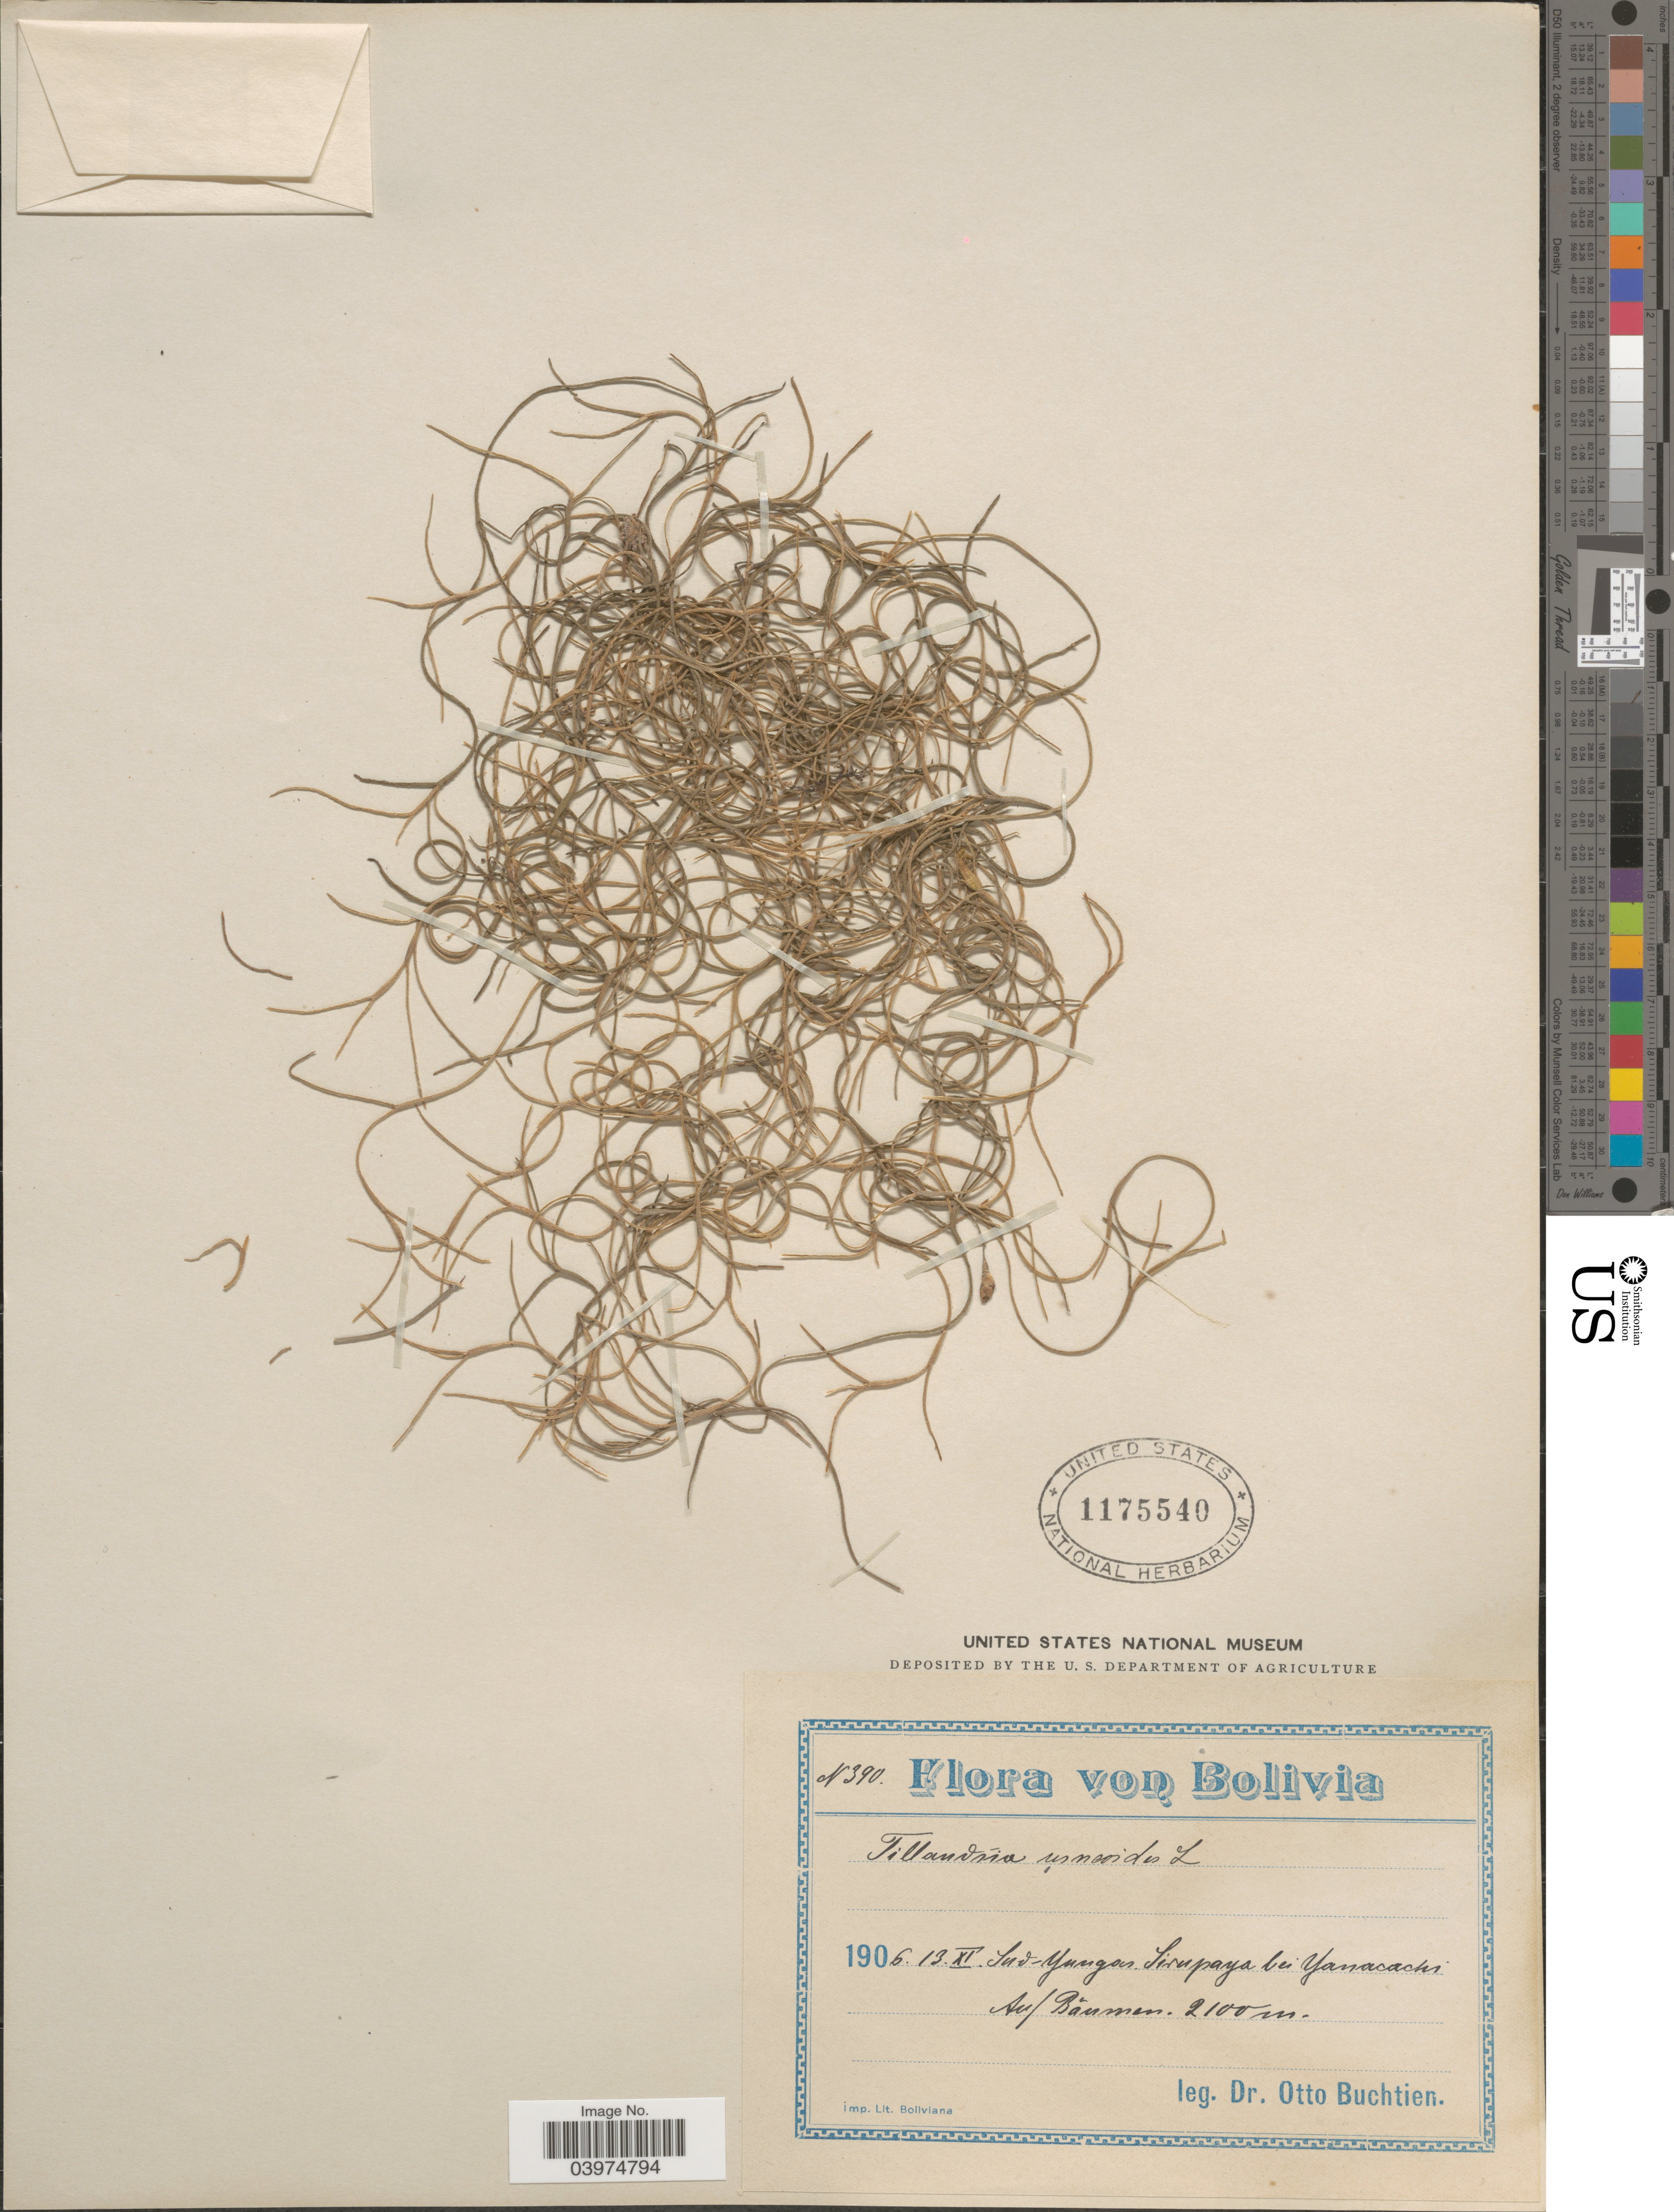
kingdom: Plantae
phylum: Tracheophyta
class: Liliopsida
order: Poales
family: Bromeliaceae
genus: Tillandsia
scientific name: Tillandsia usneoides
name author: (L.) L.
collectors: O. Buchtien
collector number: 390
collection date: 1906-11-13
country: Bolivia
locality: Sud-Yungas. Sirupaya bei Yanacachi. Auf Bäumen.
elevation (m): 2100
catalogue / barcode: US 1175540